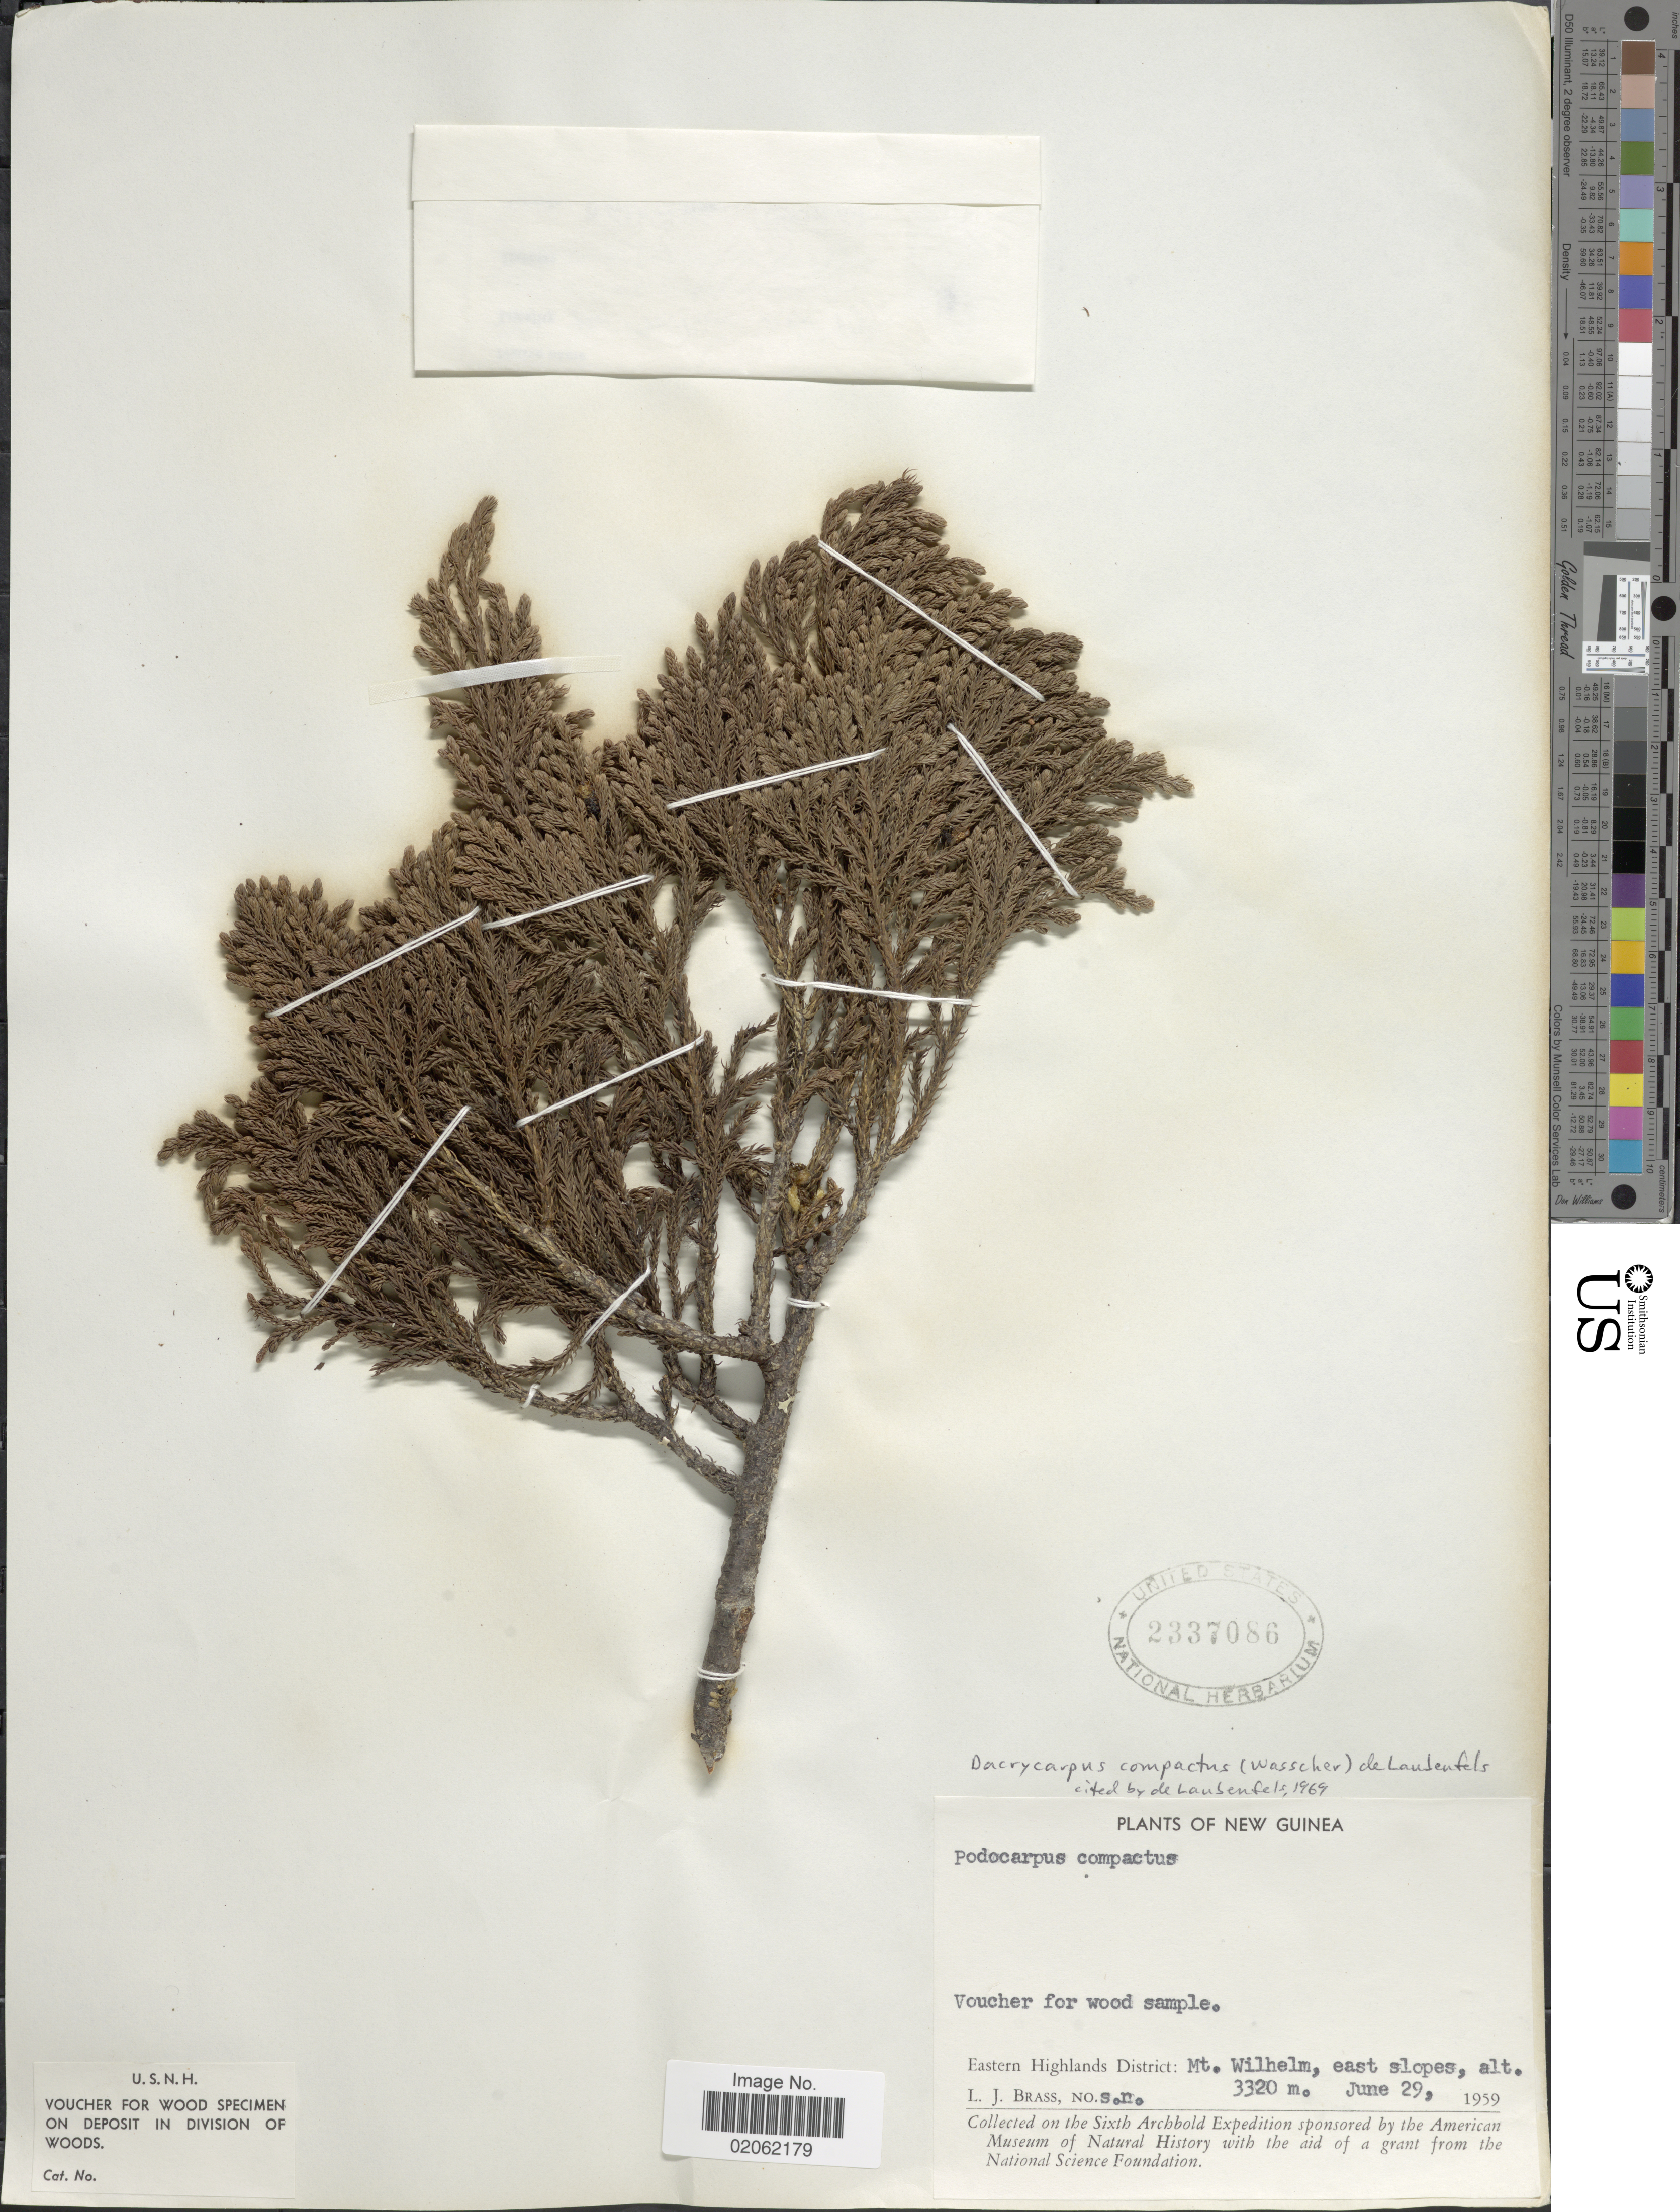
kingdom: Plantae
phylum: Tracheophyta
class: Pinopsida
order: Pinales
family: Podocarpaceae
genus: Dacrycarpus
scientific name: Dacrycarpus compactus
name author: (Wasscher) de Laub.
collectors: L. J. Brass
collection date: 1959-06-29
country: Papua New Guinea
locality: New Guinea, Eastern Highlands District: Mt. Wilhelm, east slopes.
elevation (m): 3320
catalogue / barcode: US 2337086